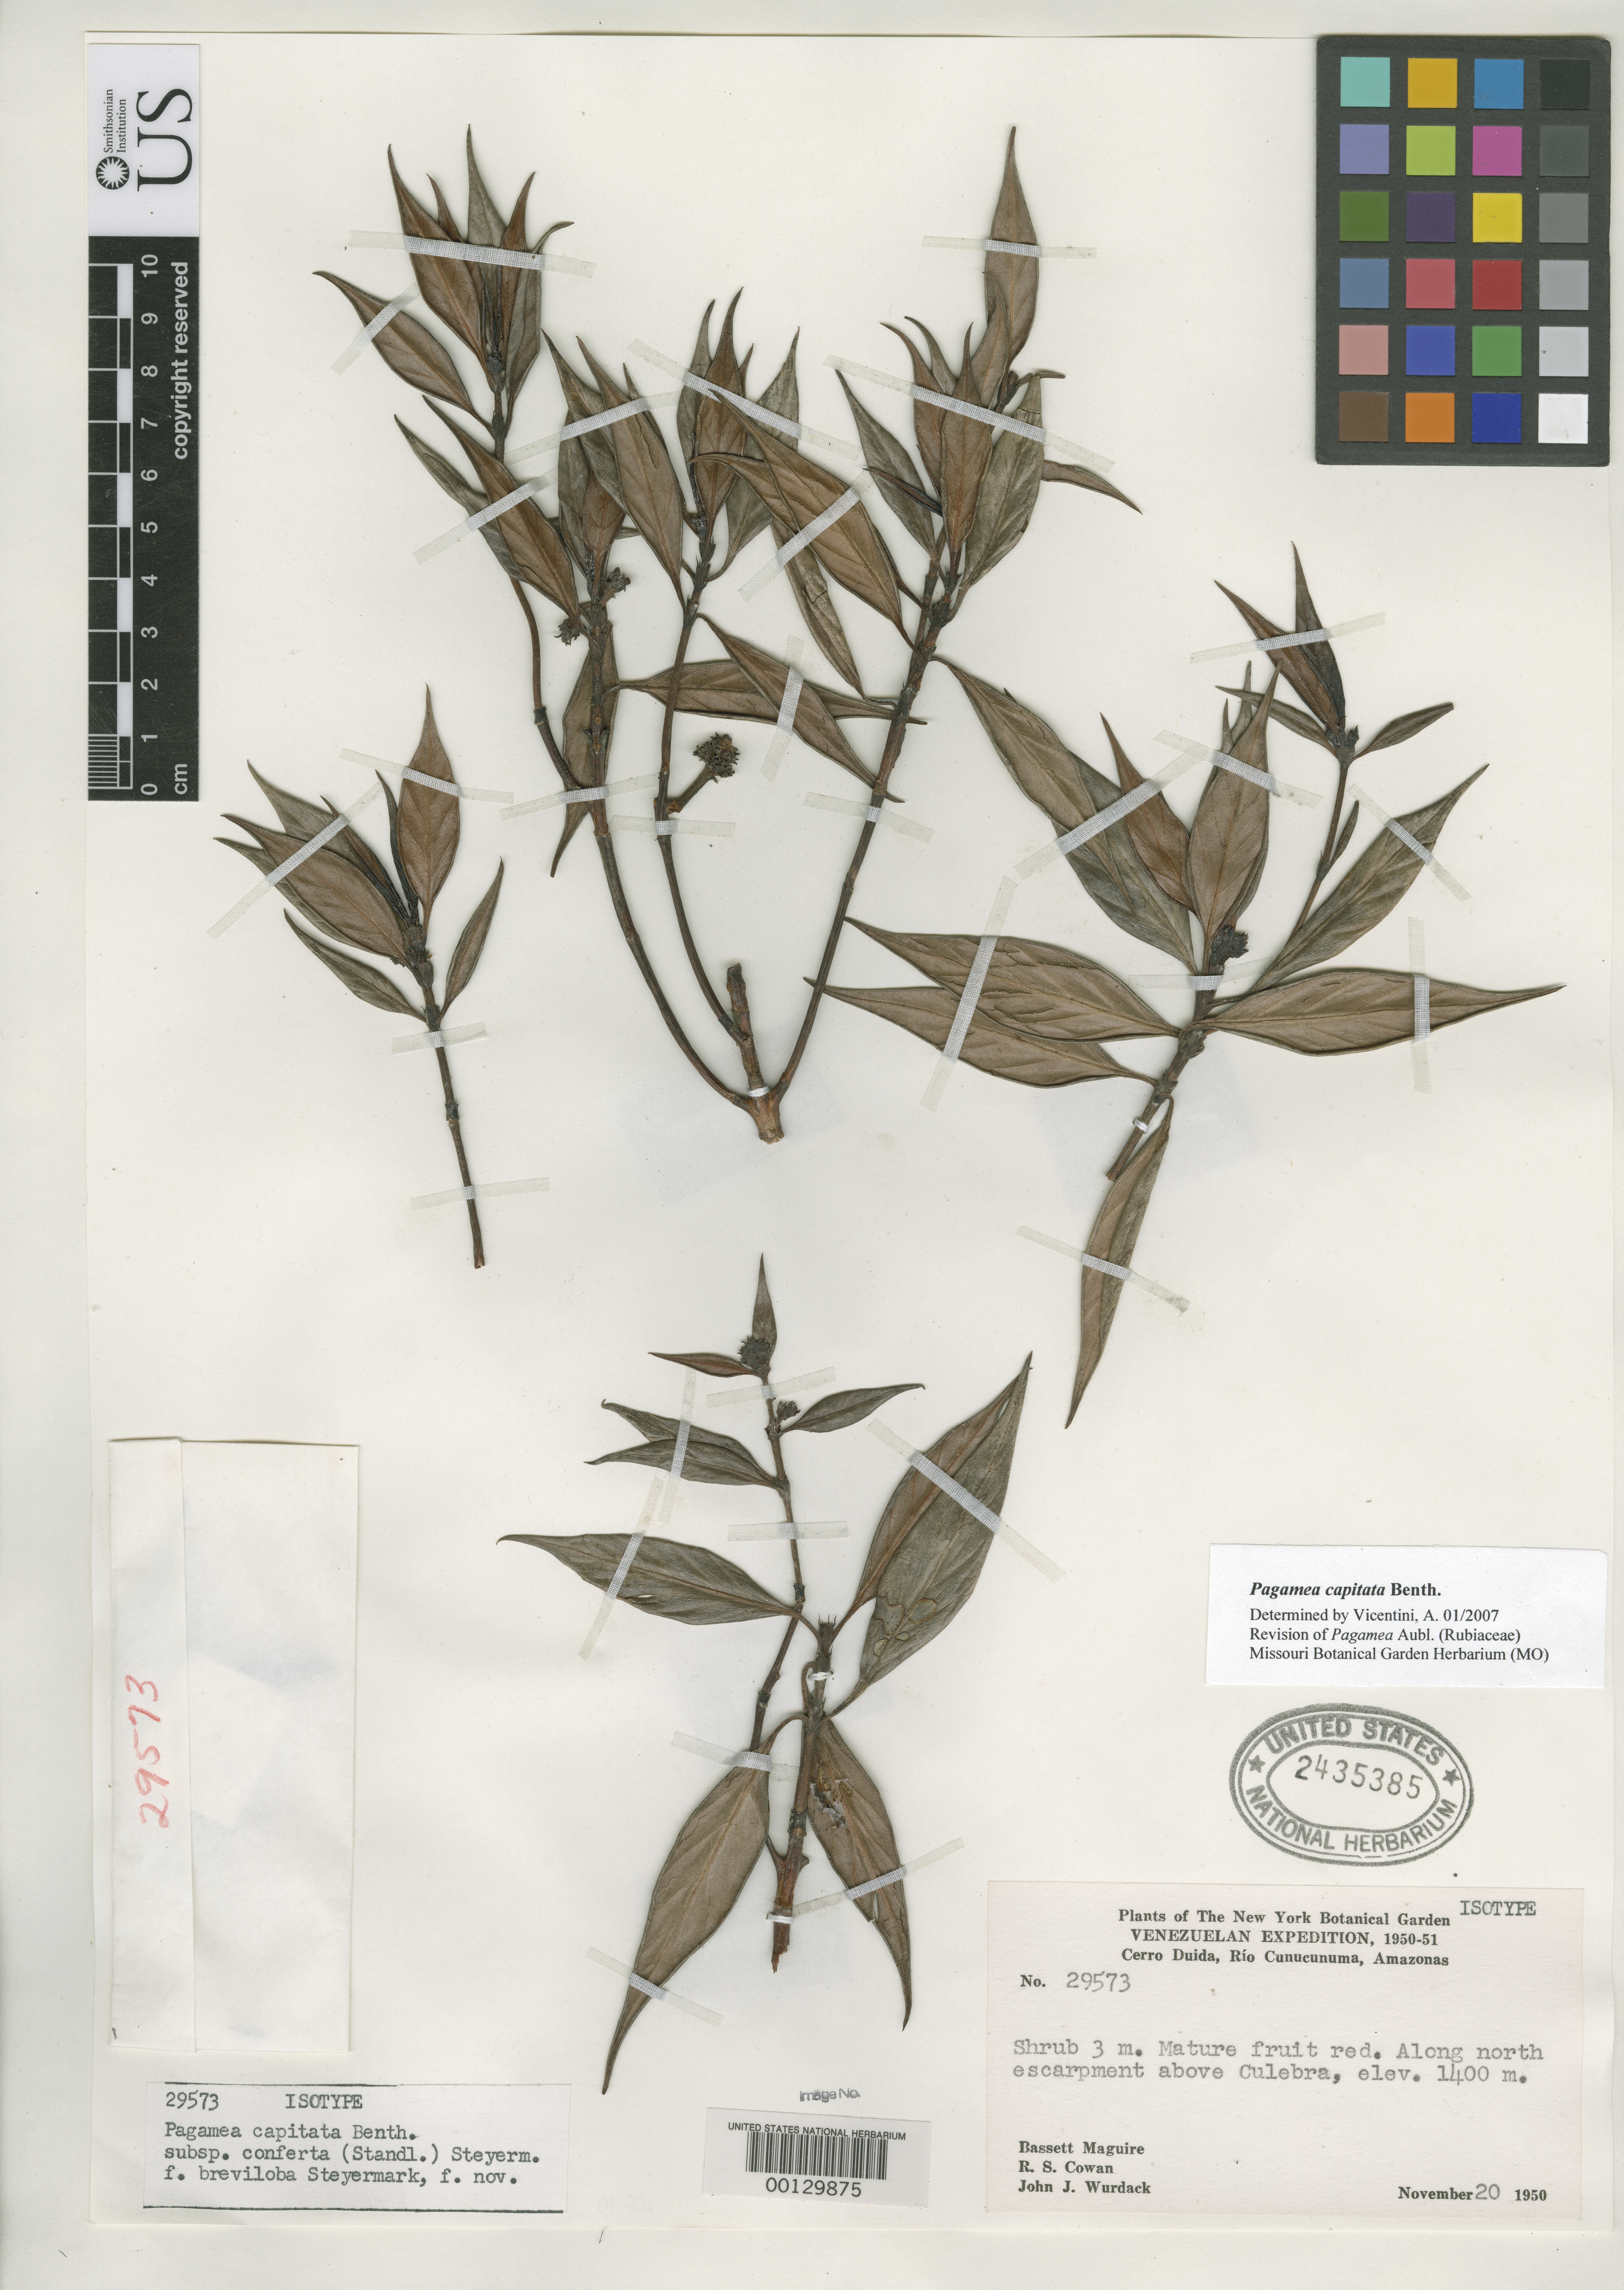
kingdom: Plantae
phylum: Tracheophyta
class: Magnoliopsida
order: Gentianales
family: Rubiaceae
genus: Pagamea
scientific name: Pagamea capitata f. breviloba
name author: Steyerm.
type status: Isotype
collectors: B. Maguire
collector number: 29573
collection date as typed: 20 Nov 1950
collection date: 1950-11-20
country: Venezuela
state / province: Amazonas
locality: Cerro Duida.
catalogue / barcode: US 2435385